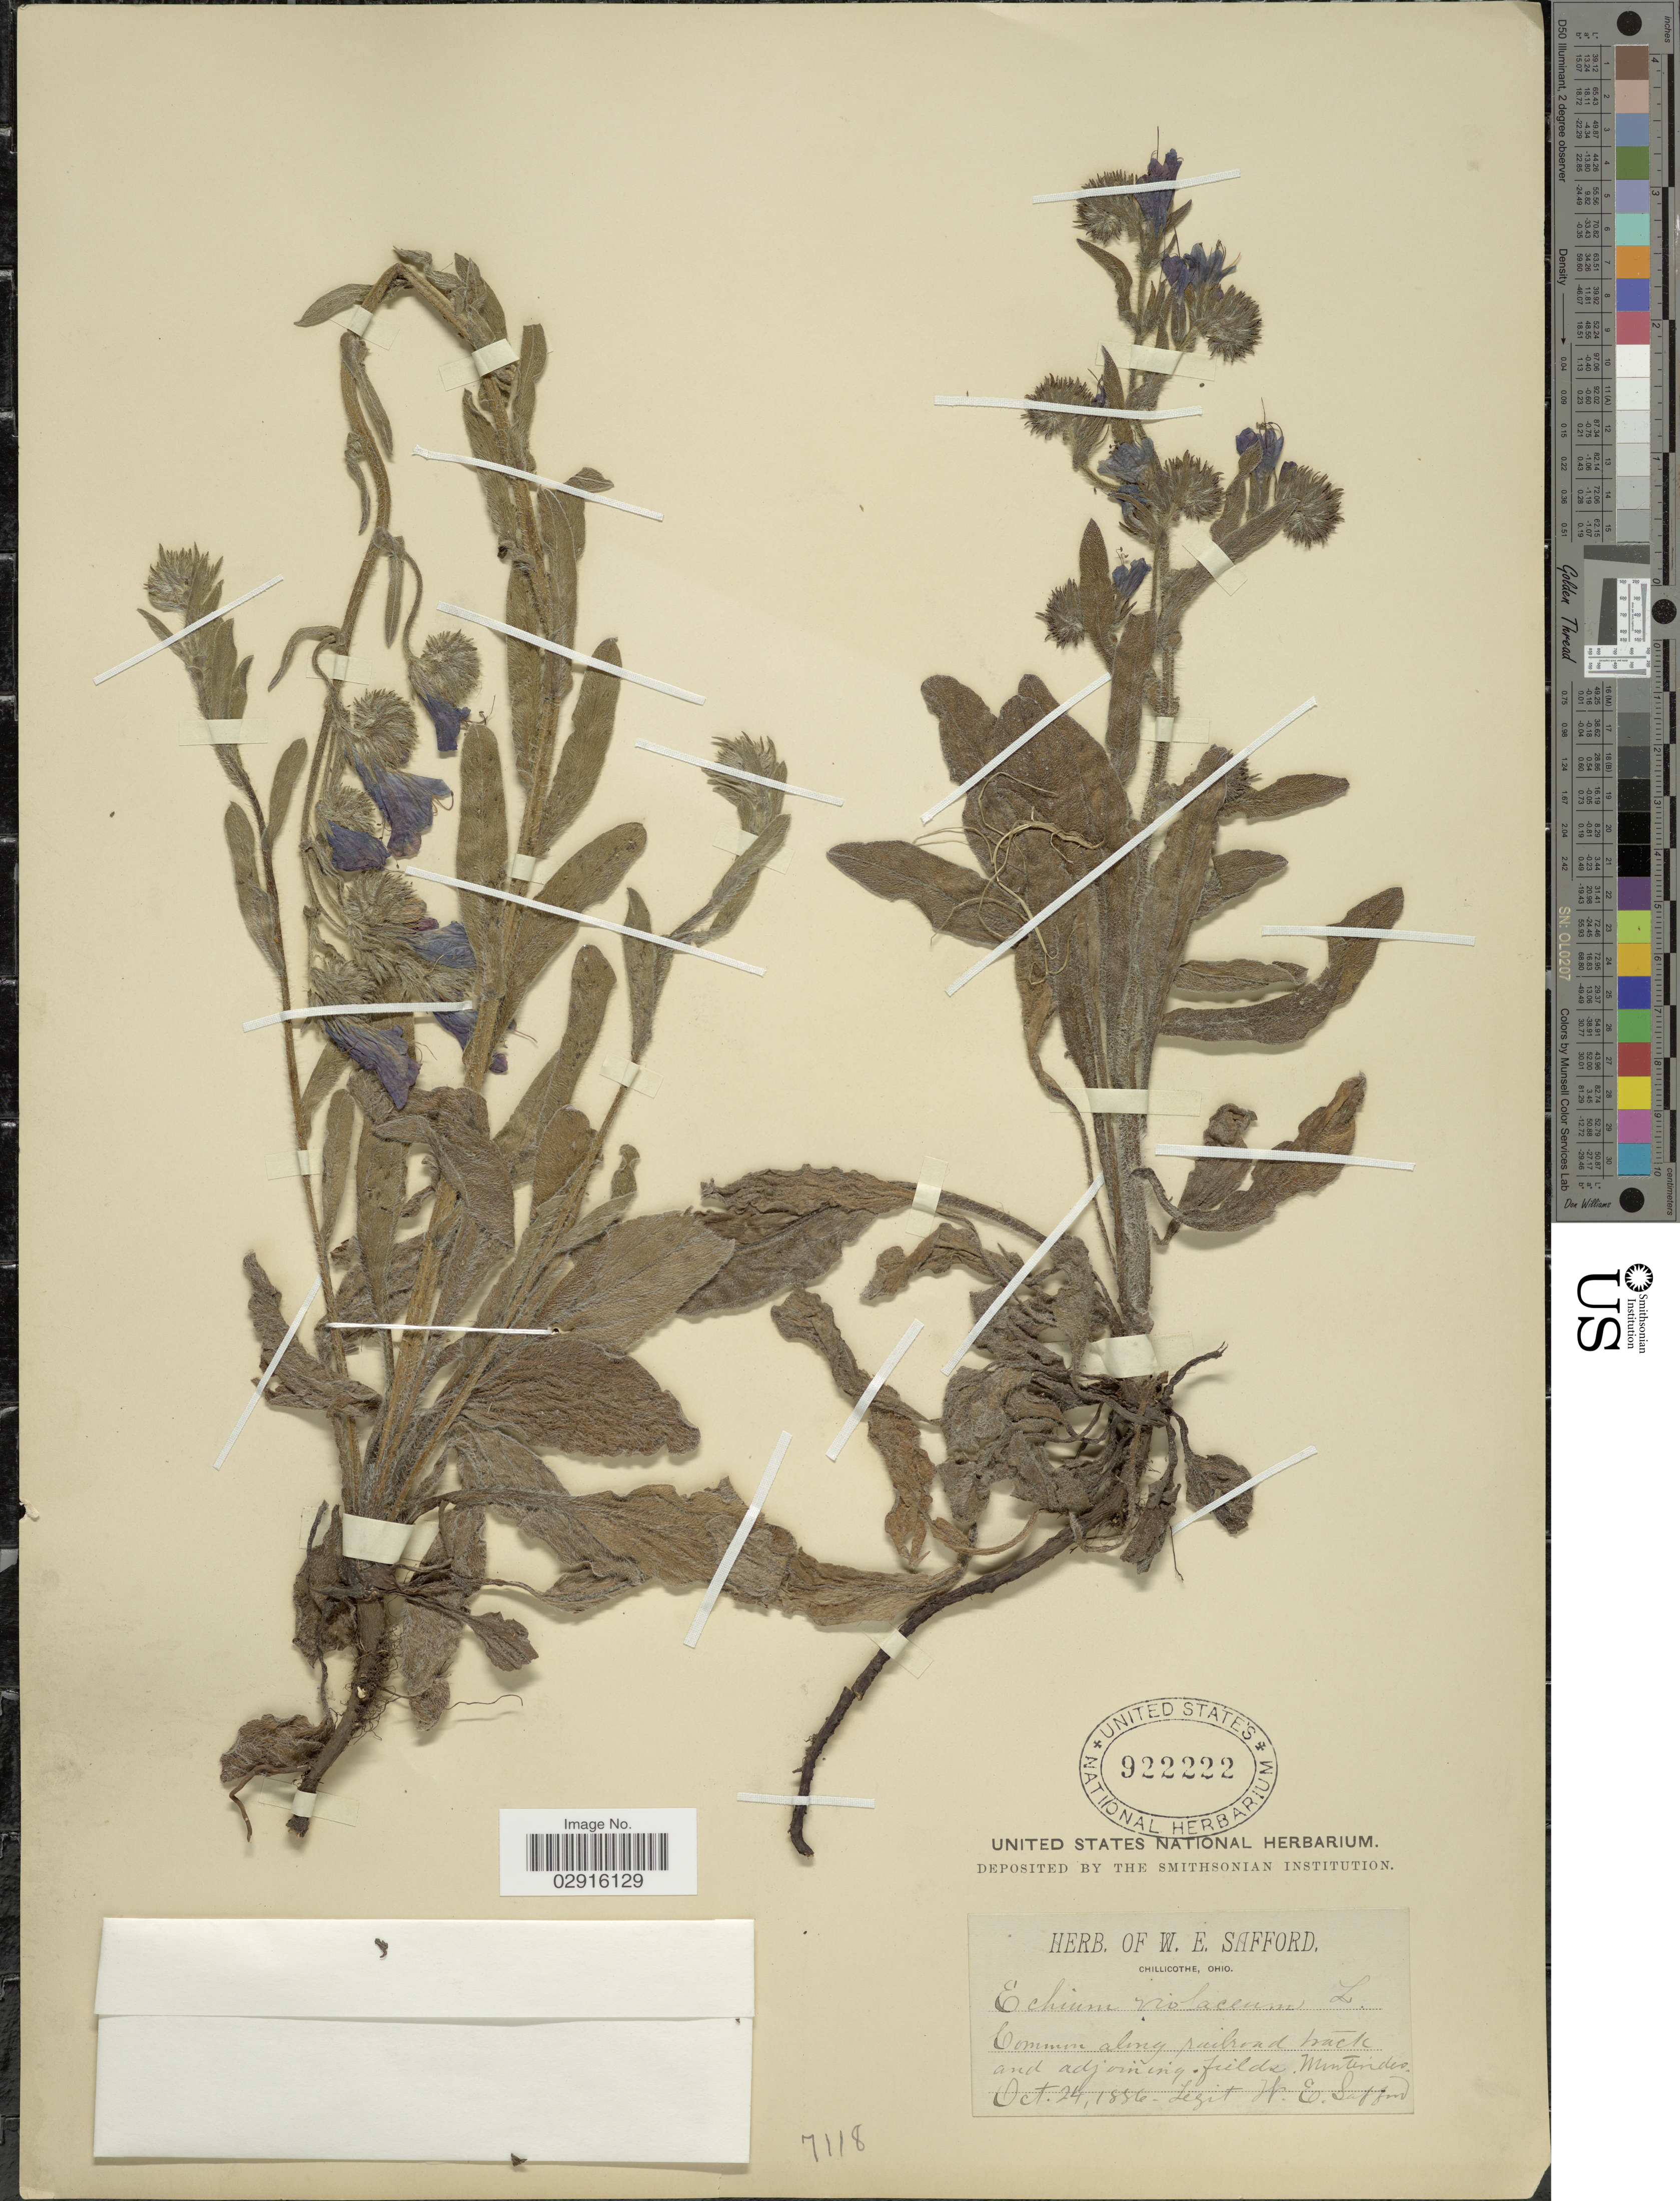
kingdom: Plantae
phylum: Tracheophyta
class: Magnoliopsida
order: Boraginales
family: Boraginaceae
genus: Echium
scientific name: Echium vulgare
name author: L.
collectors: W. E. Safford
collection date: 1886-10-24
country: United States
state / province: Ohio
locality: Chillicothe. Common along railroad track and adjoining fields. Mintendes [interpreted].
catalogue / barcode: US 922222